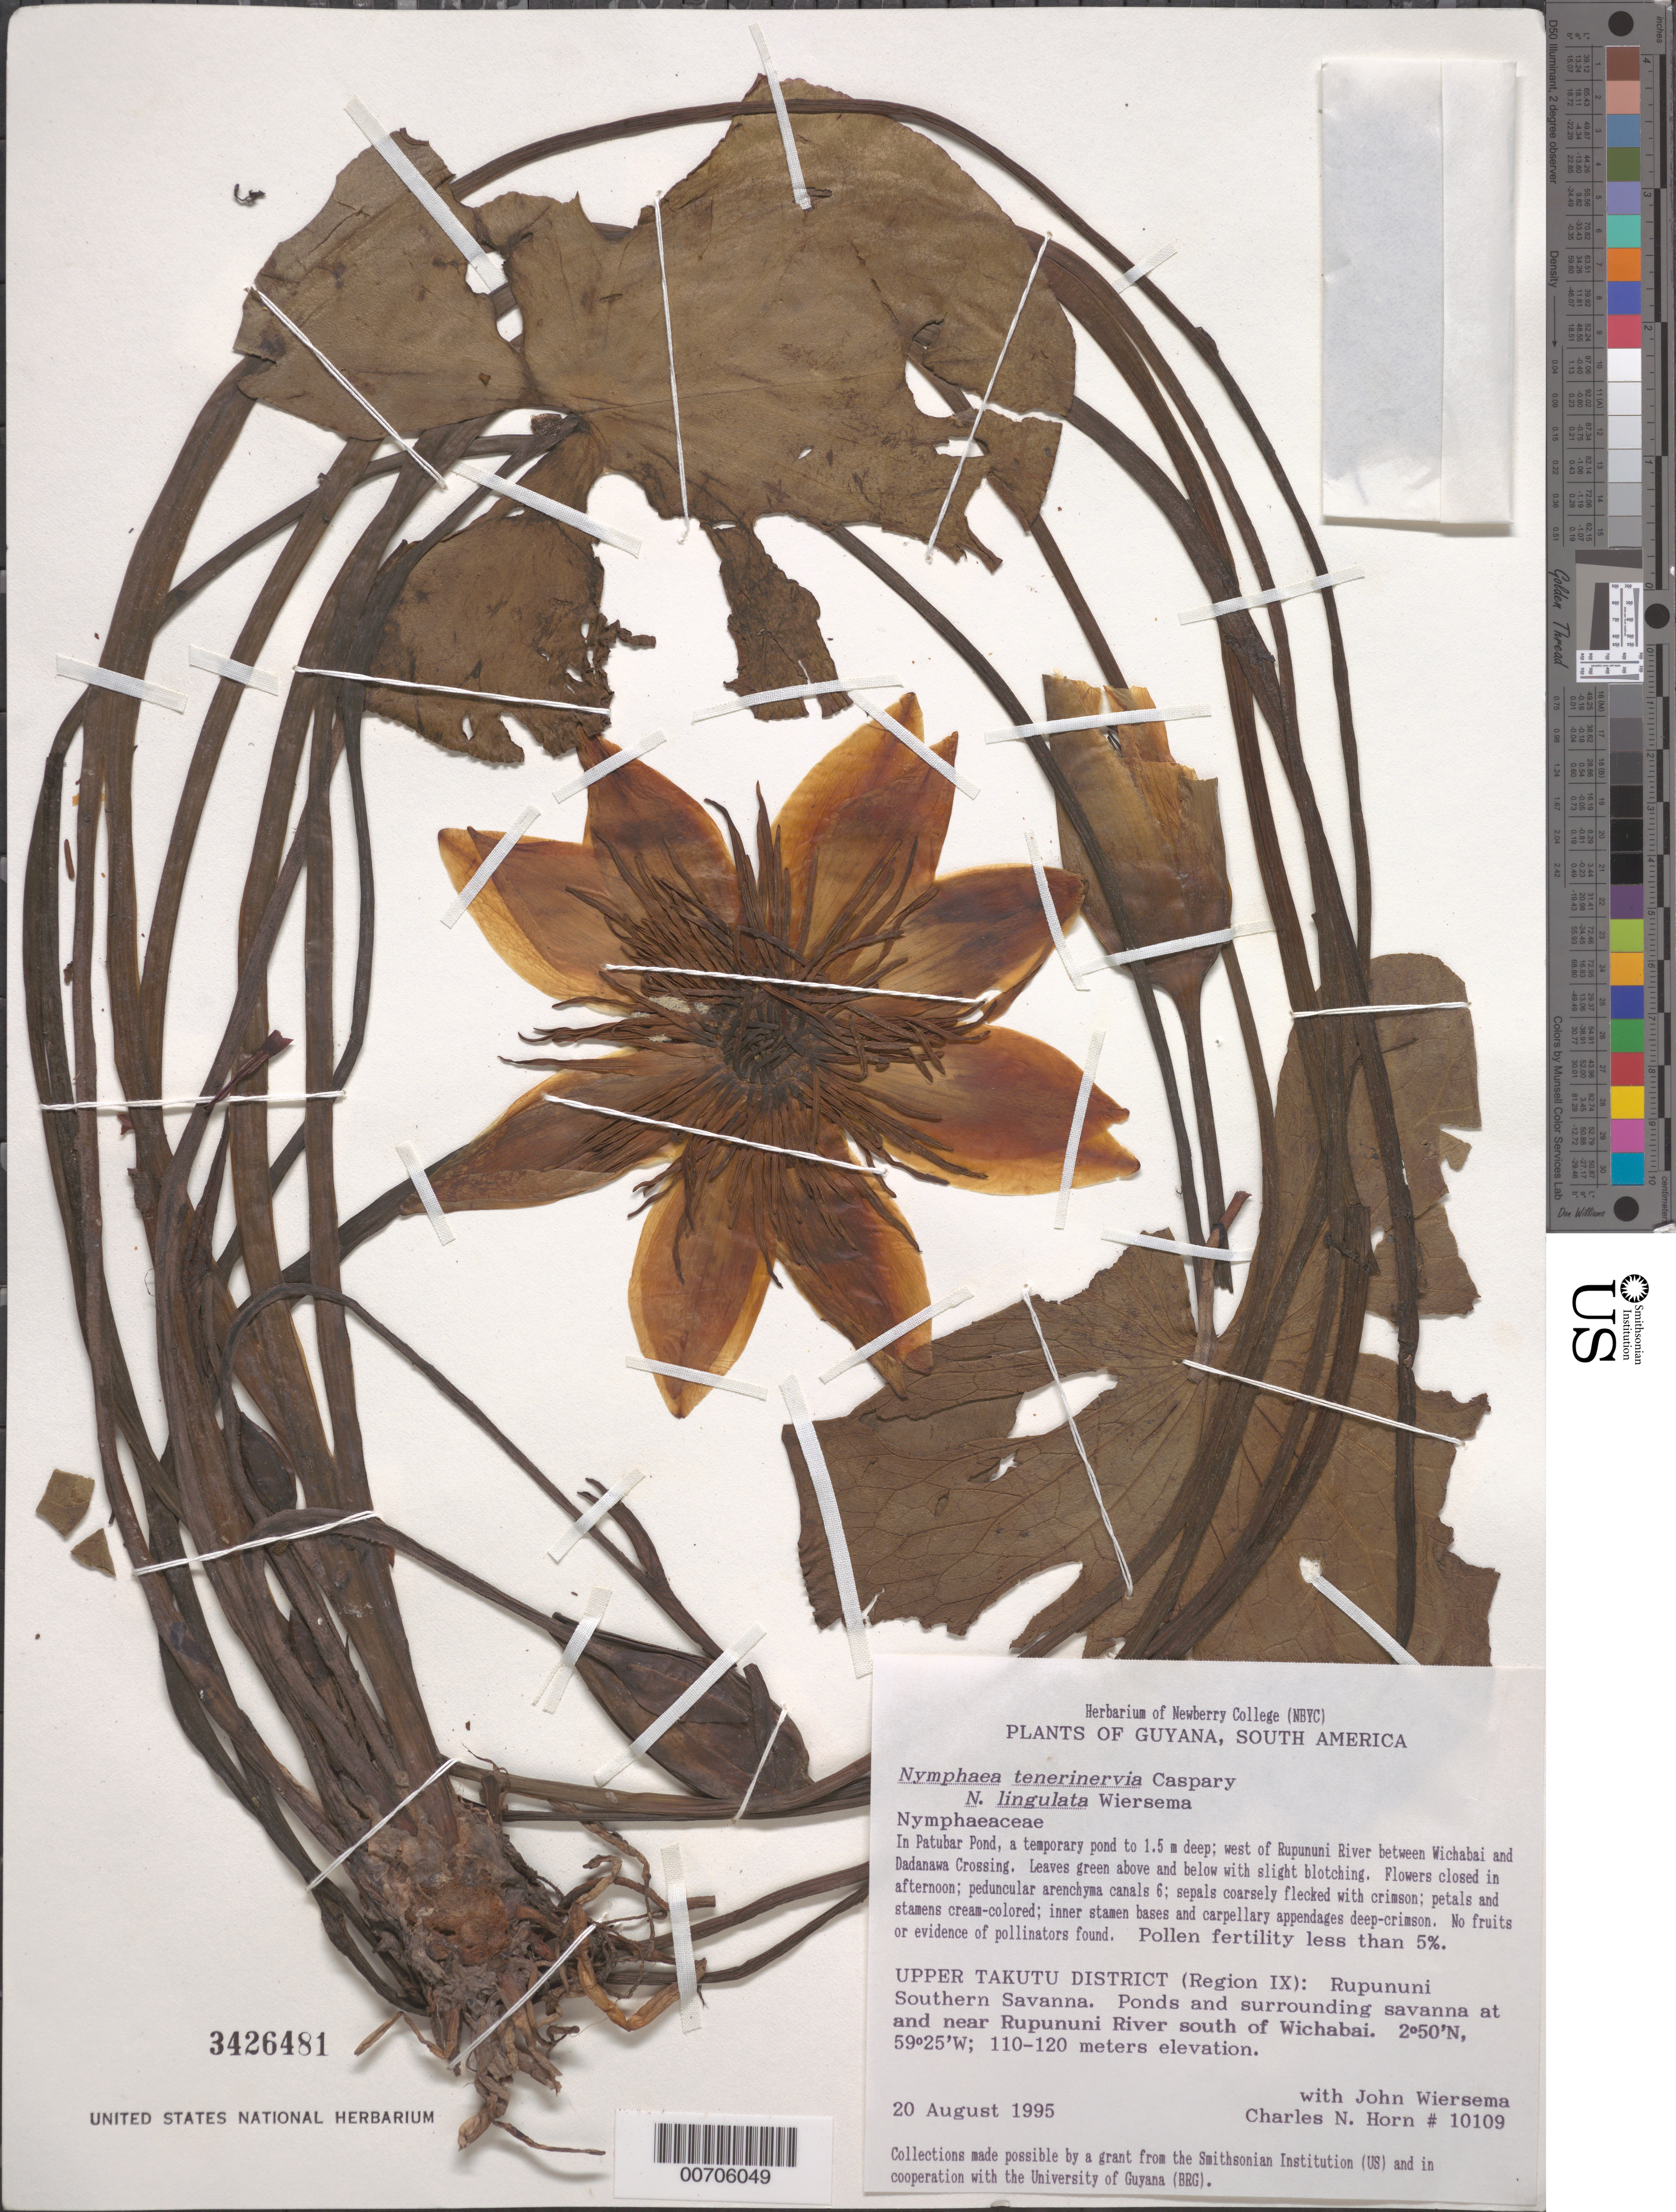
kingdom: Plantae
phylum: Tracheophyta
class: Magnoliopsida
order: Nymphaeales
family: Nymphaeaceae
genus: Nymphaea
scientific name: Nymphaea tenerinervia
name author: Casp.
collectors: C. N. Horn & J. H. Wiersema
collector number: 10109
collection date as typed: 20-Aug-95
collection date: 1995-08-20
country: Guyana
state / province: U. Takutu-U. Essequibo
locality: Rupununi Southern Savanna, W of Rupununi R., betw. Wichabai & Dadanawa Crossing, Patubar Pond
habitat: Temporary pond to 1.5 m deep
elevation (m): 110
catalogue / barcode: US 3426481